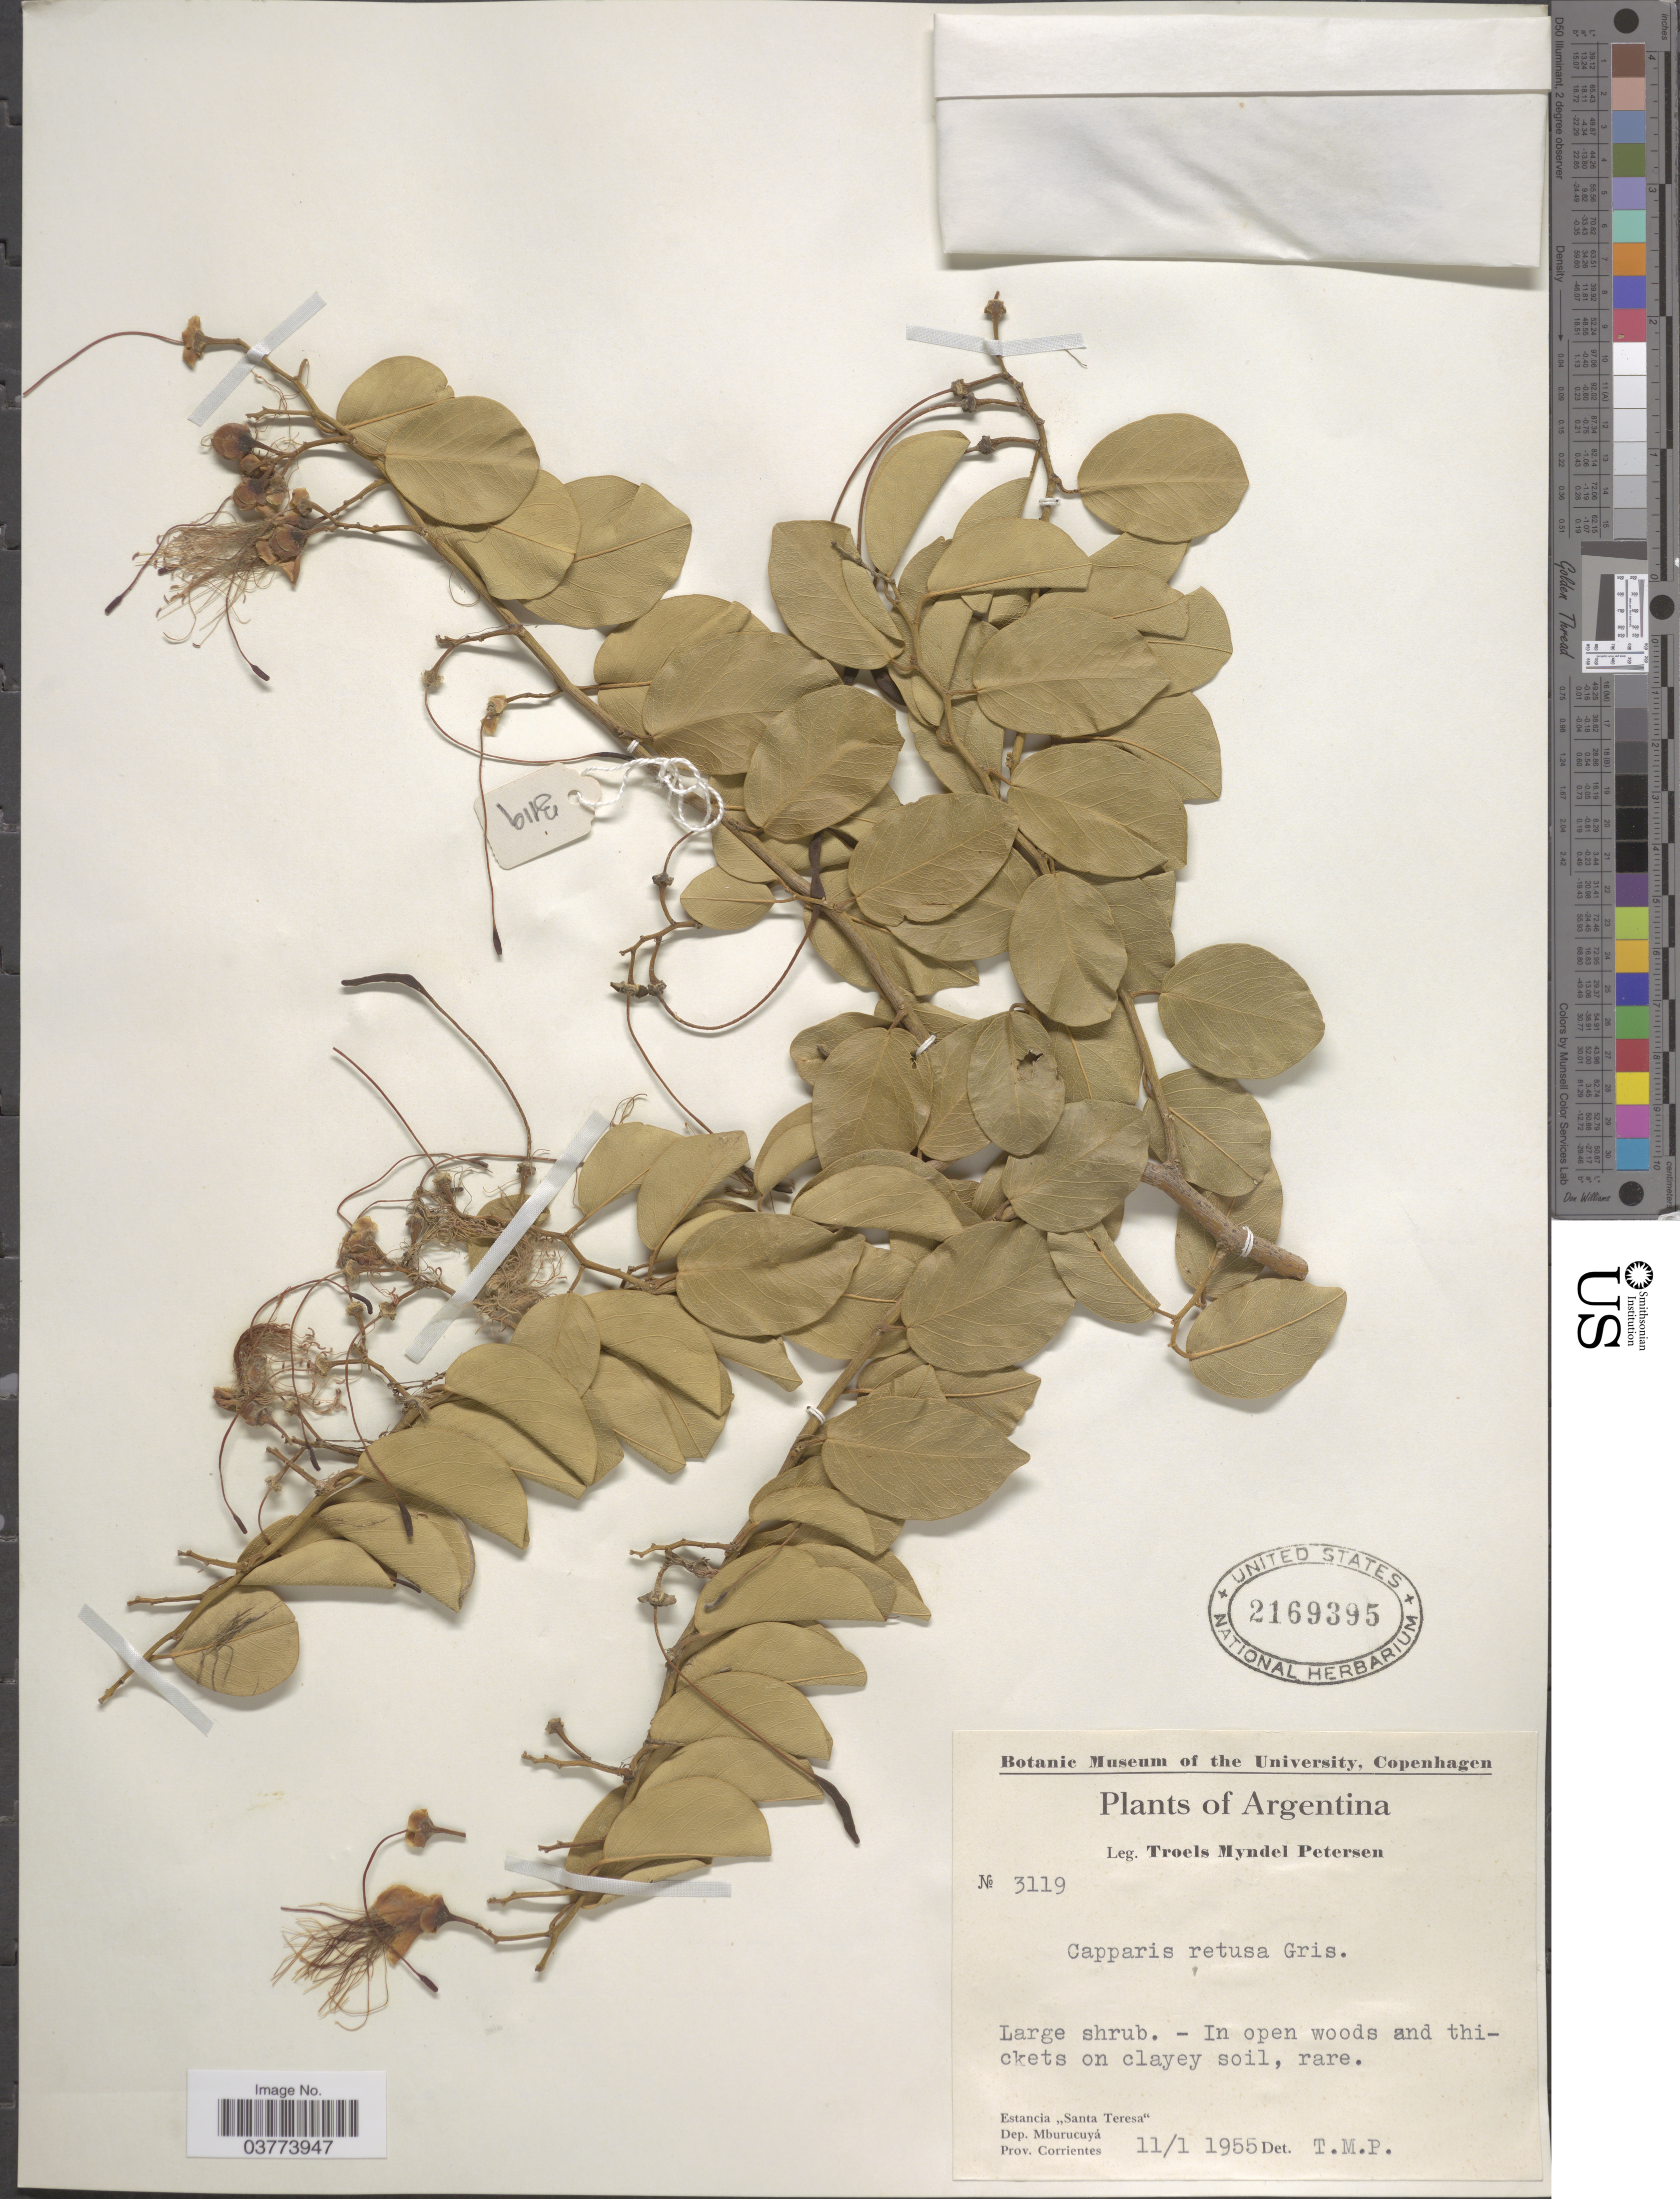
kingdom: Plantae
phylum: Tracheophyta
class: Magnoliopsida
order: Brassicales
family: Capparaceae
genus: Cynophalla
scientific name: Cynophalla retusa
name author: (Griseb.) Cornejo & Iltis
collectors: T. M. Petersen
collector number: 3119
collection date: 1955-01-11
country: Argentina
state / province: Corrientes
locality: Estancia "Santa Teresa". Dep. Mburucuyá.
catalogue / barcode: US 2169395